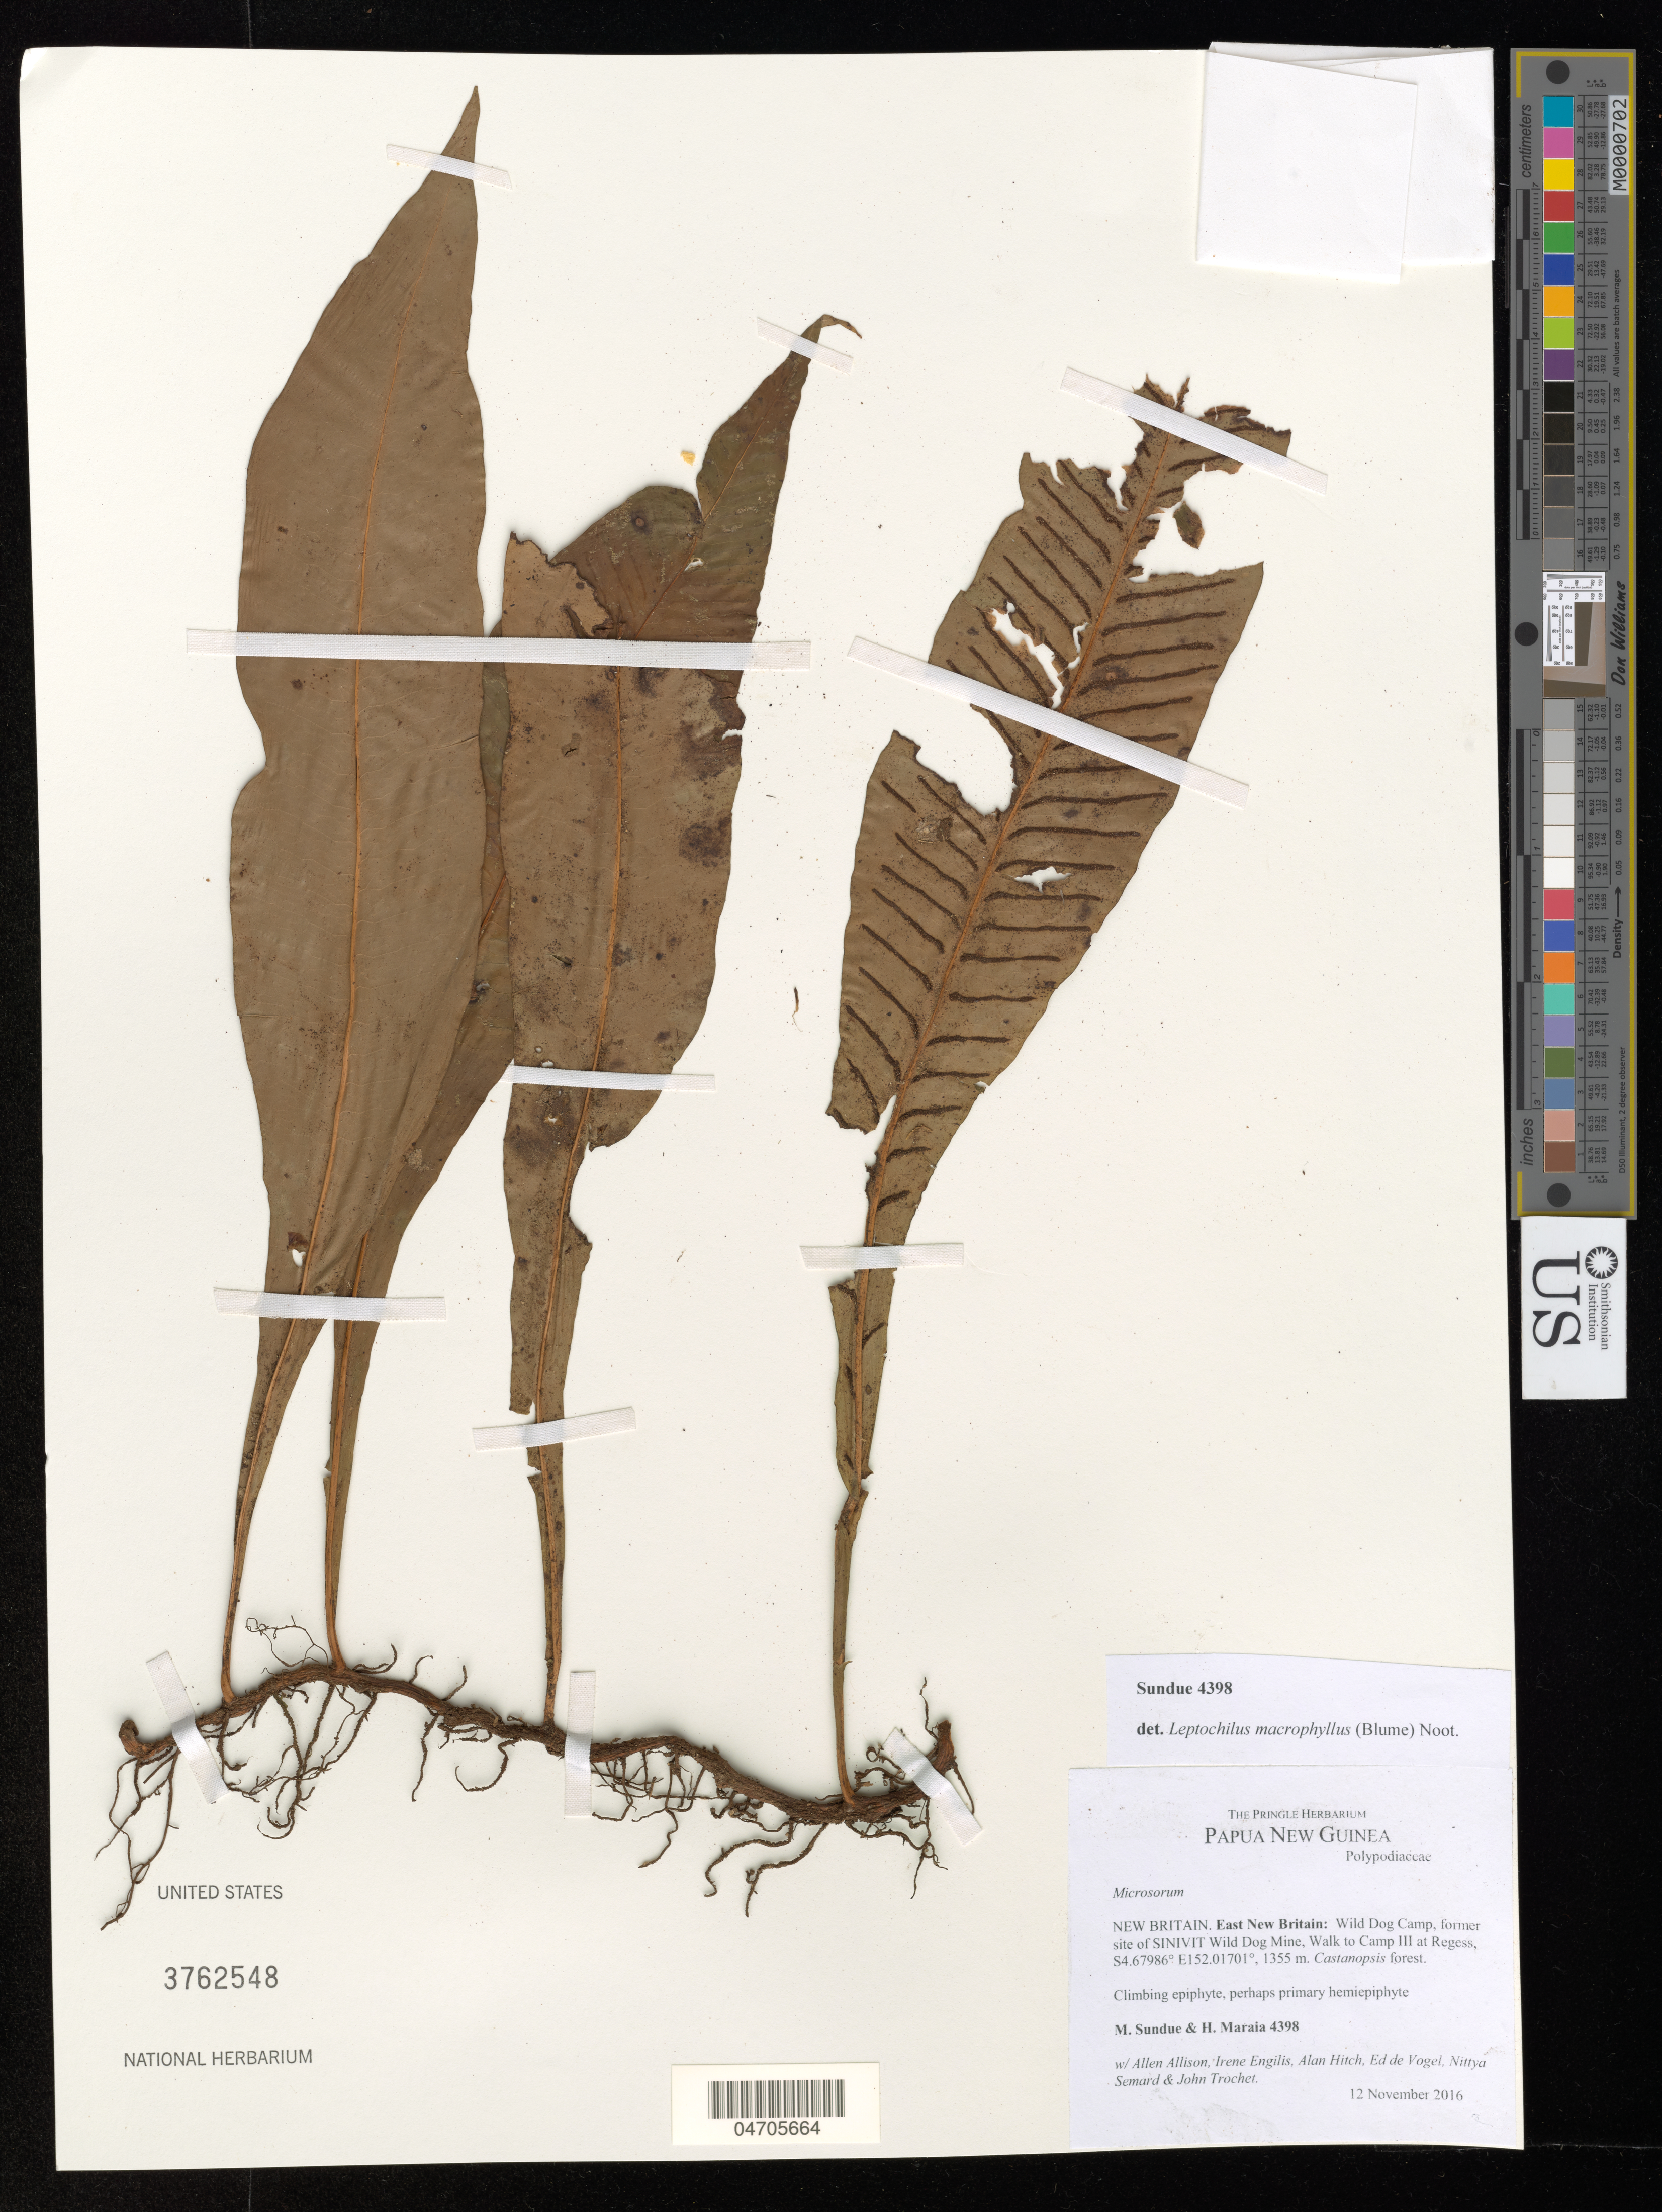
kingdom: Plantae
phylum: Tracheophyta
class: Polypodiopsida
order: Polypodiales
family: Polypodiaceae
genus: Leptochilus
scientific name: Leptochilus macrophyllus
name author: (Blume) Noot.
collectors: M. Sundue, H. Maraia, A. Allison & A. Garcia Jimenez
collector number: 4398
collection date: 2016-11-12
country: Papua New Guinea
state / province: East New Britain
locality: New Britain. Wild Dog Camp, former site of SINIVIT Wild Dog Mine, Walk to Camp III at Regess.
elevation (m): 1355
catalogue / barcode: US 3762548